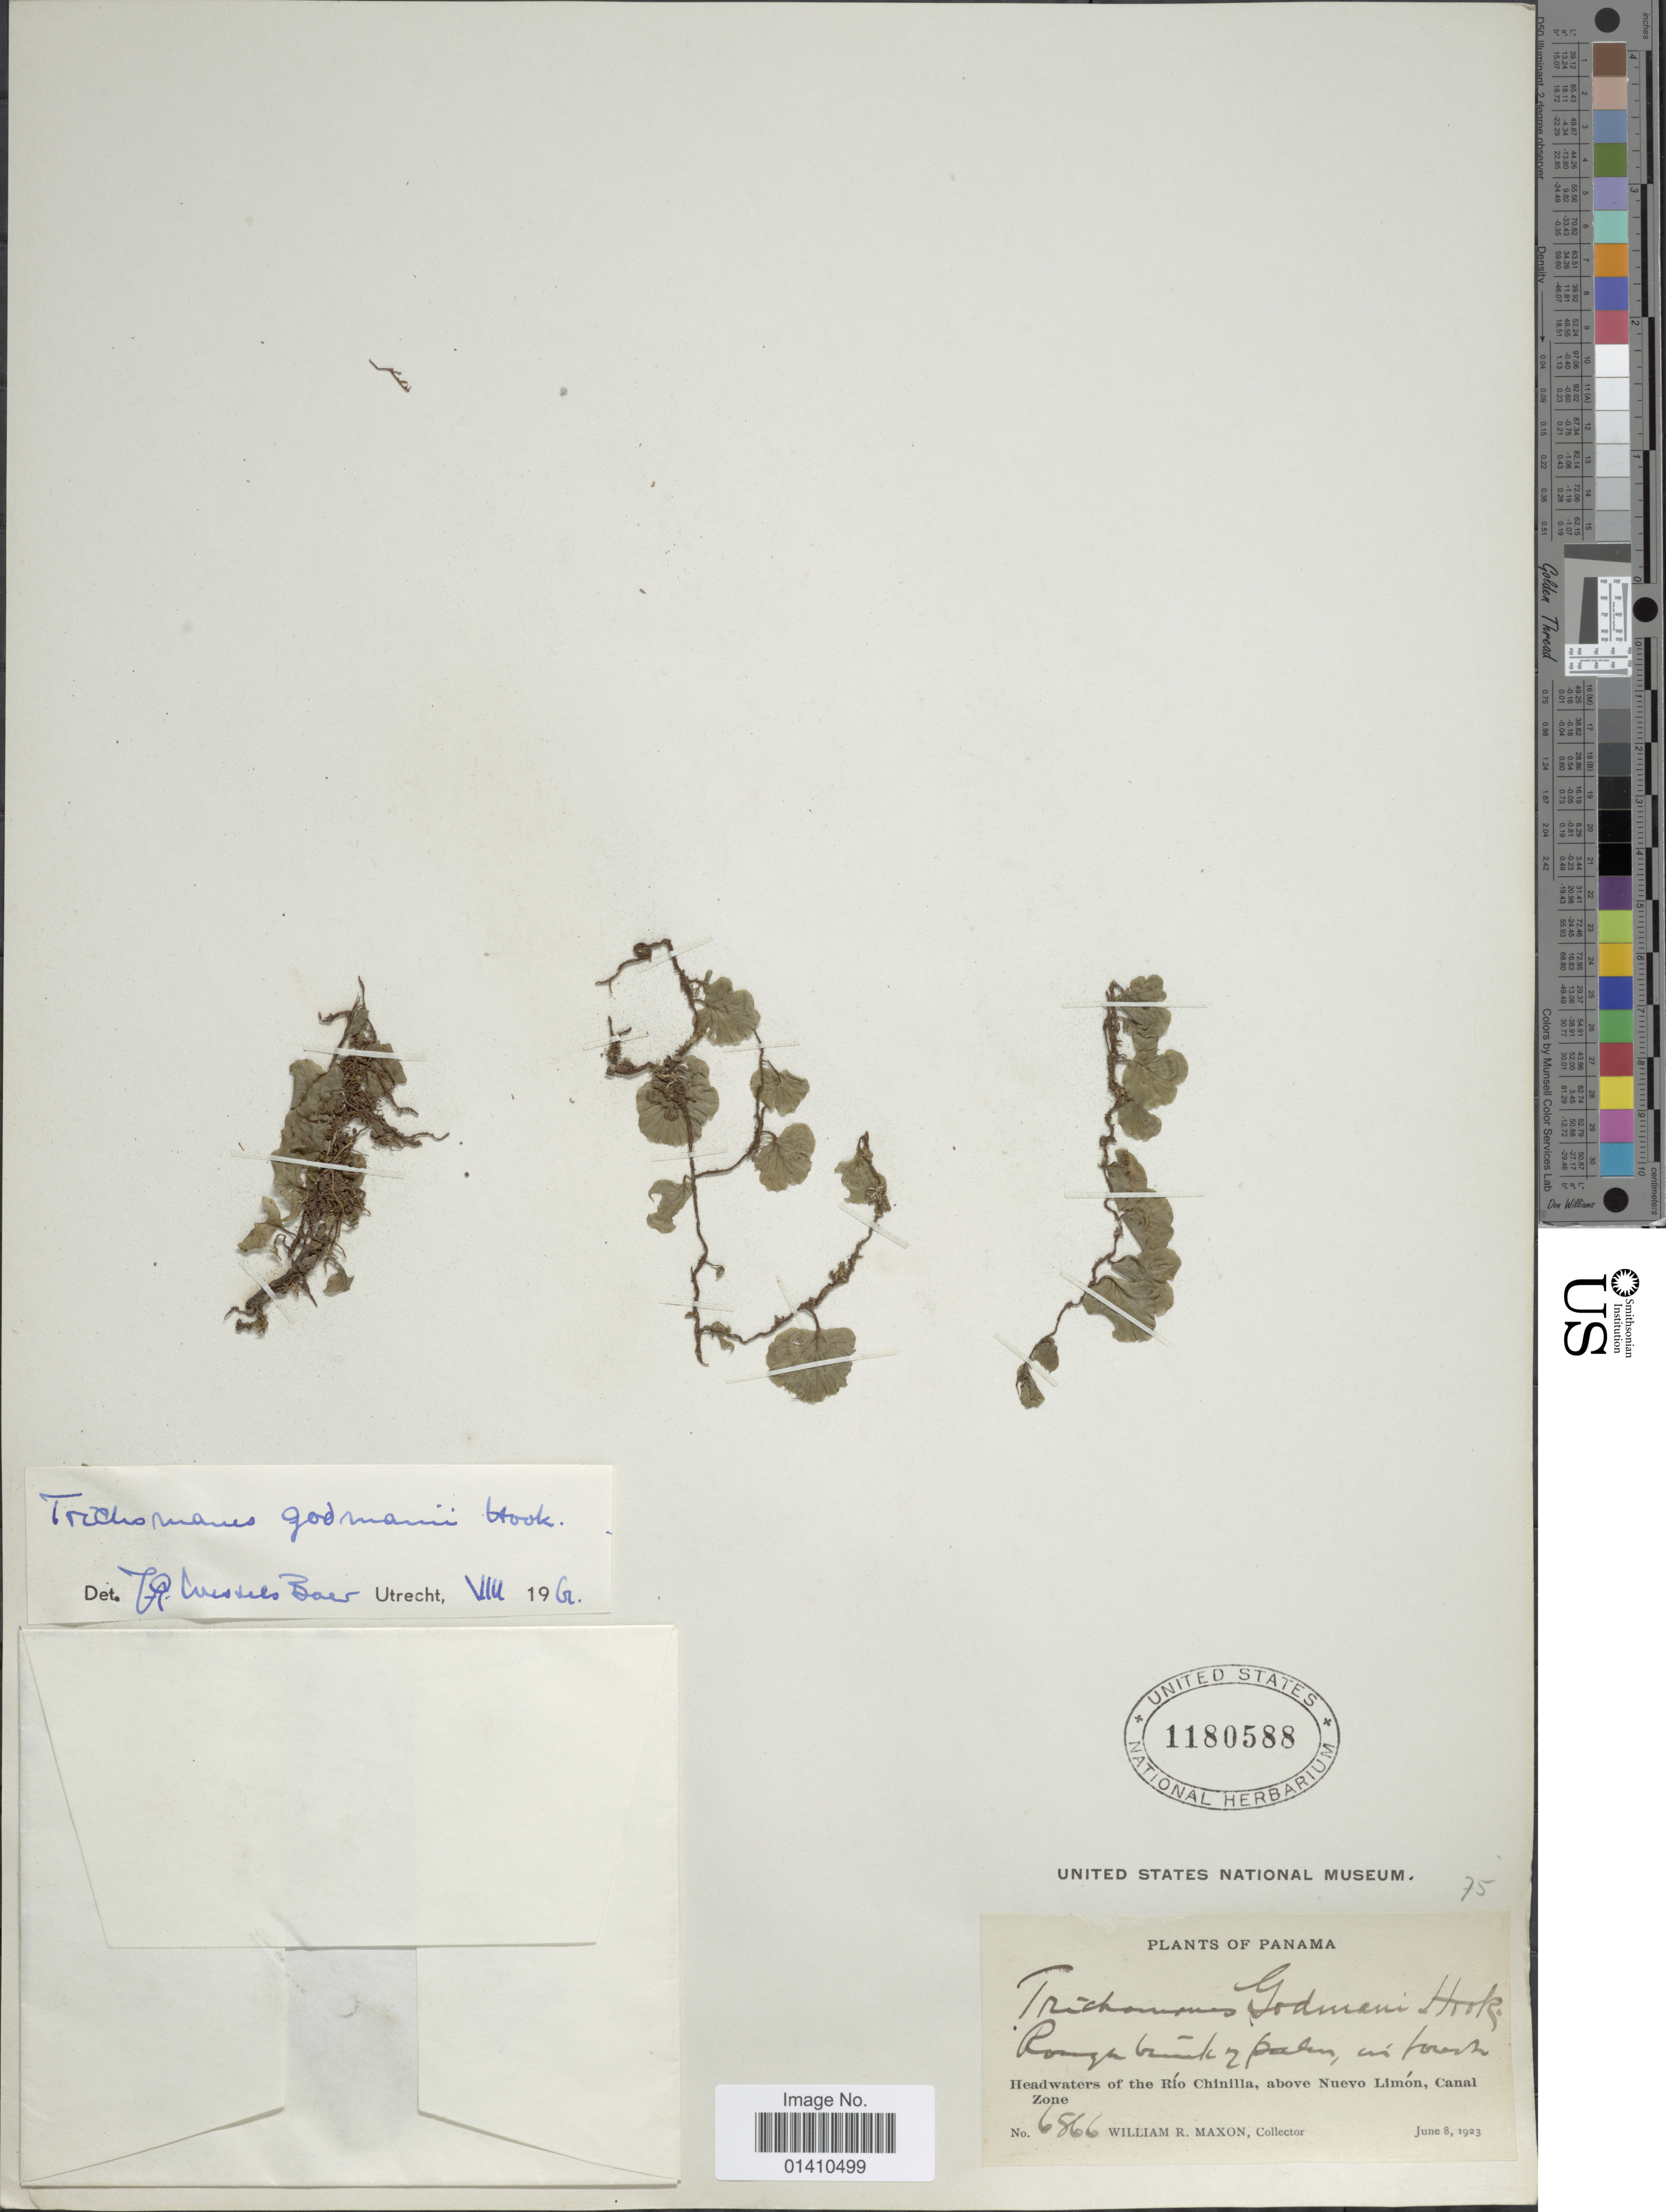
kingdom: Plantae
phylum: Tracheophyta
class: Polypodiopsida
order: Hymenophyllales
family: Hymenophyllaceae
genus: Didymoglossum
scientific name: Didymoglossum godmanii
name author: (Hook. ex Baker) Ebihara & Dubuisson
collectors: W. R. Maxon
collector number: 6566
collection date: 1923-06-08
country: Panama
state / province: Colón / Panamá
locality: Headwaters of the Rio Chinilla, above Nuevo Limon, Canal Zone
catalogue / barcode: US 1180588